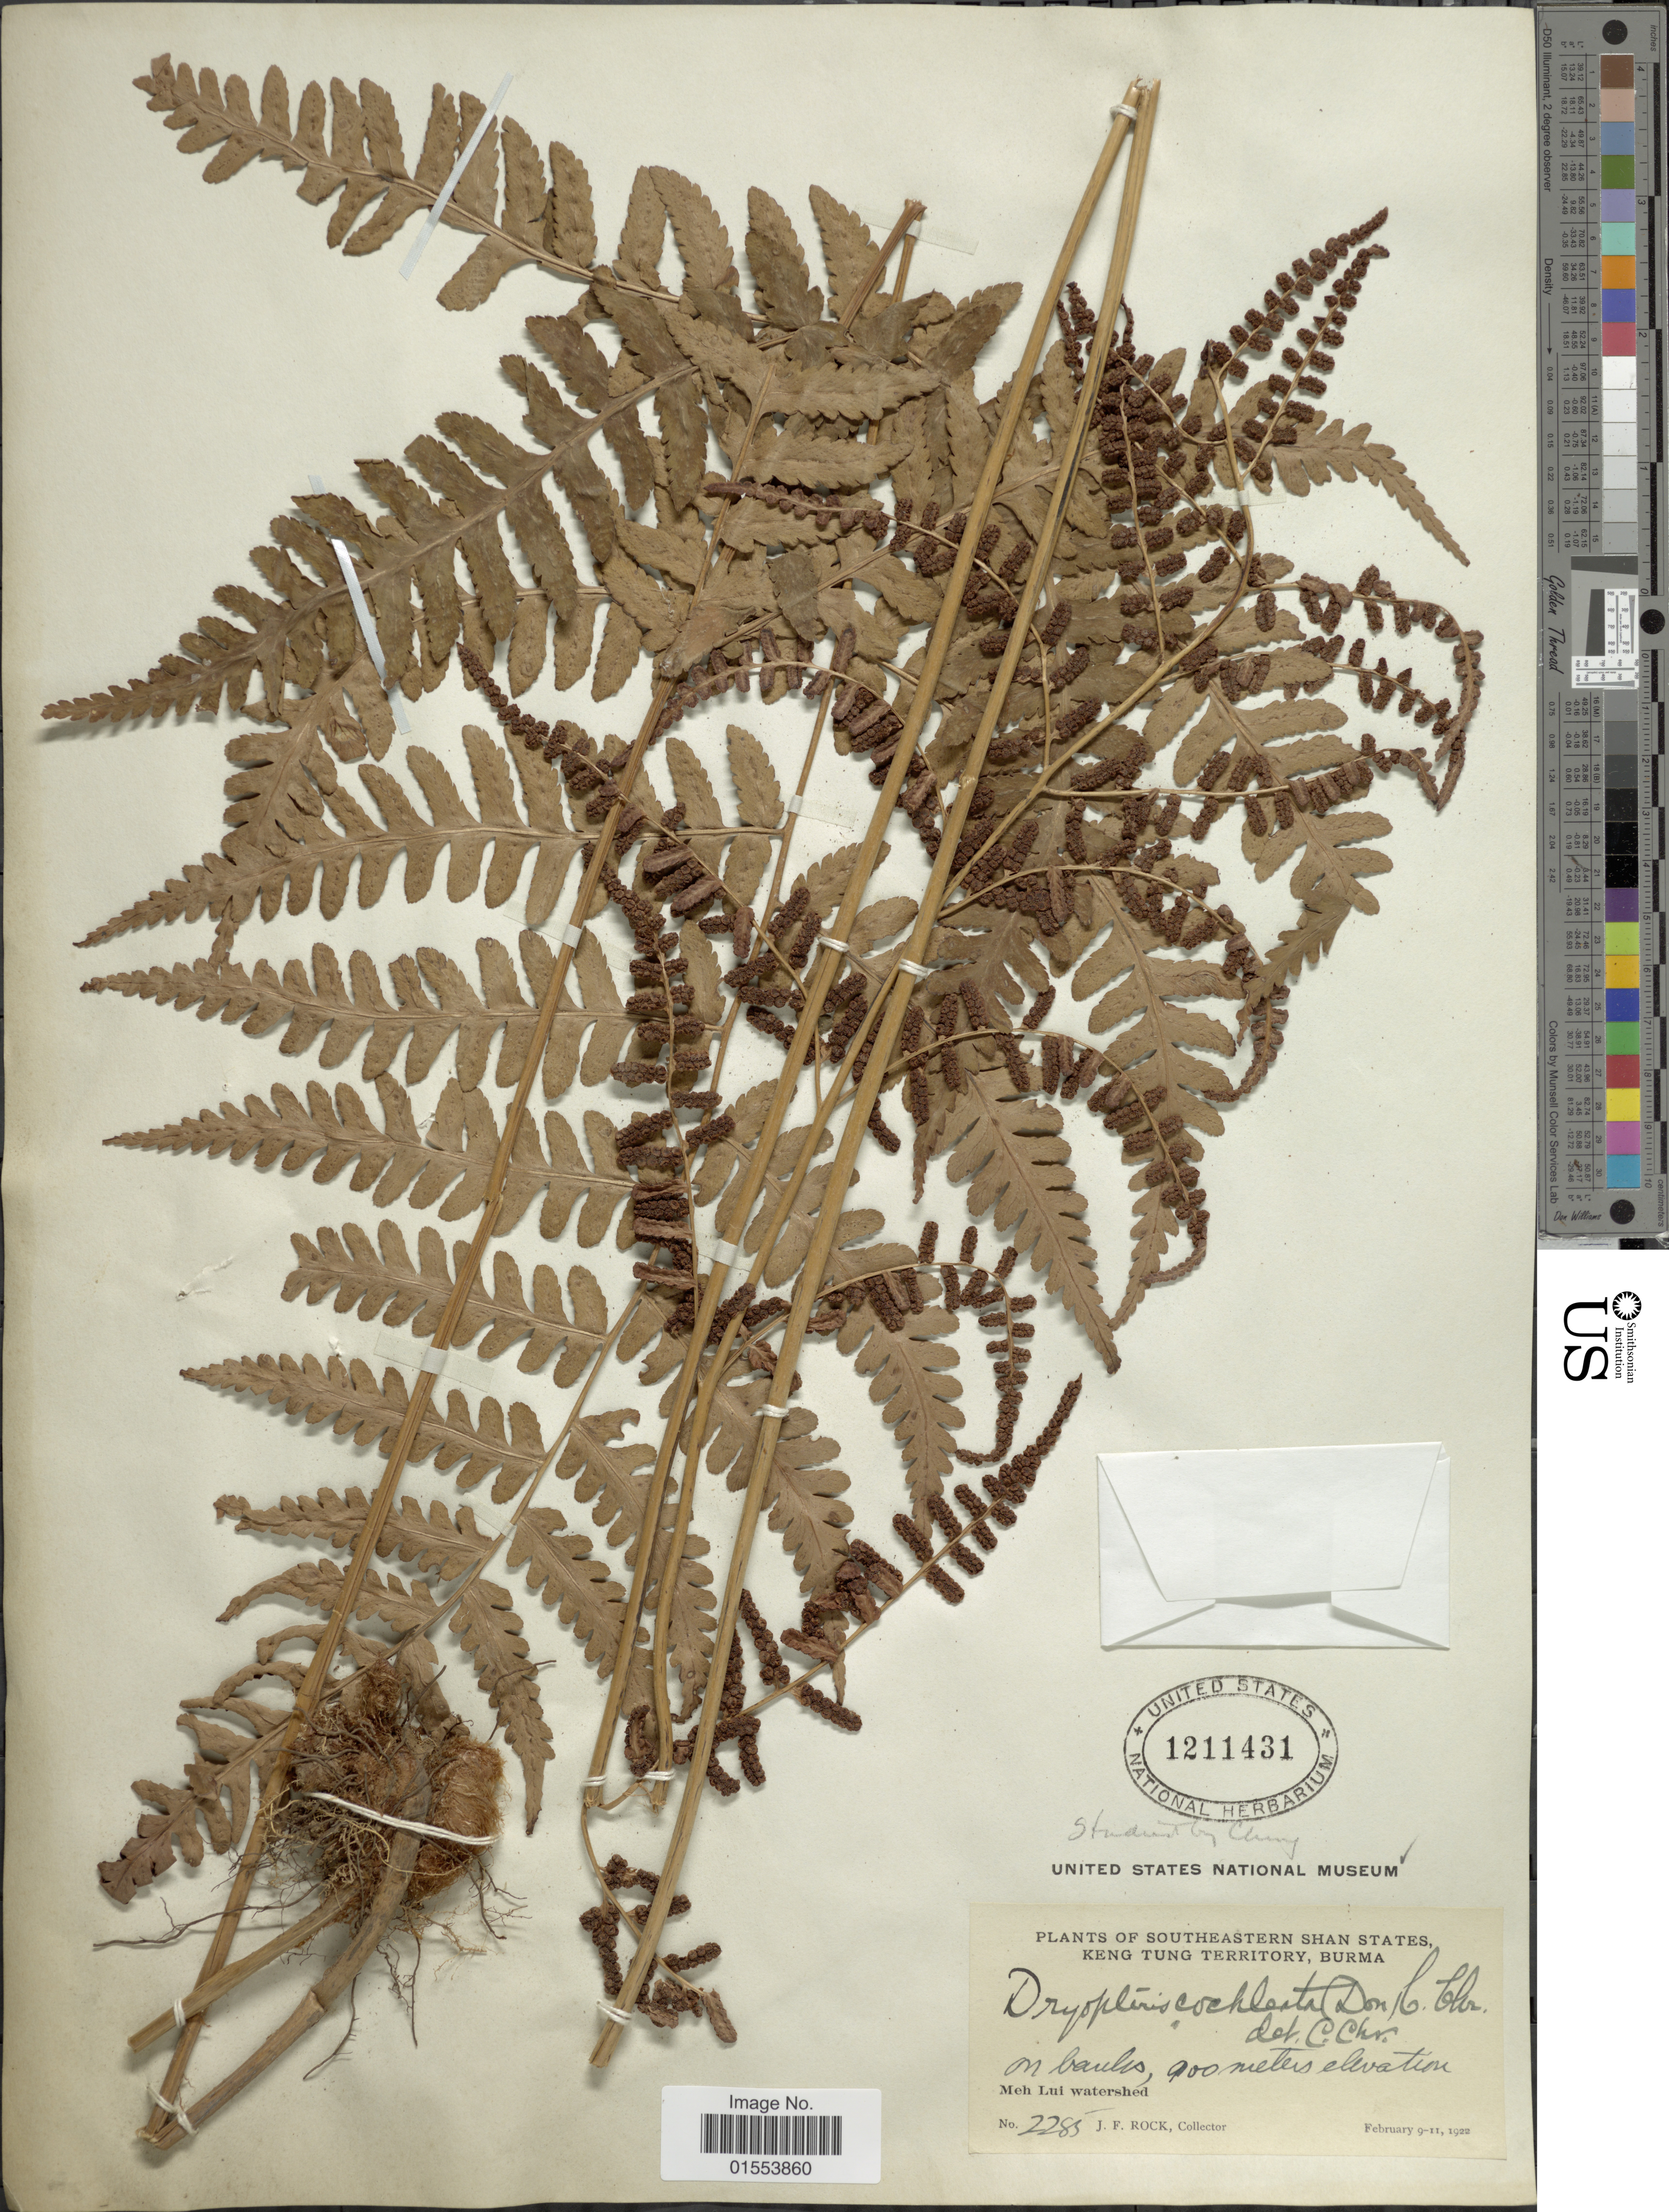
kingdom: Plantae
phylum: Tracheophyta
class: Polypodiopsida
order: Polypodiales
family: Dryopteridaceae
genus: Dryopteris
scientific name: Dryopteris cochleata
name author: (D. Don) C. Chr.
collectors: J. Rock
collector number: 2285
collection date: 1922-02-09/1922-02-11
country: Myanmar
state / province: Shan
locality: Southeastern Shan States, Keng Tung Territory, Burma. Meh Lui watershed.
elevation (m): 900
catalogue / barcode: US 1211431